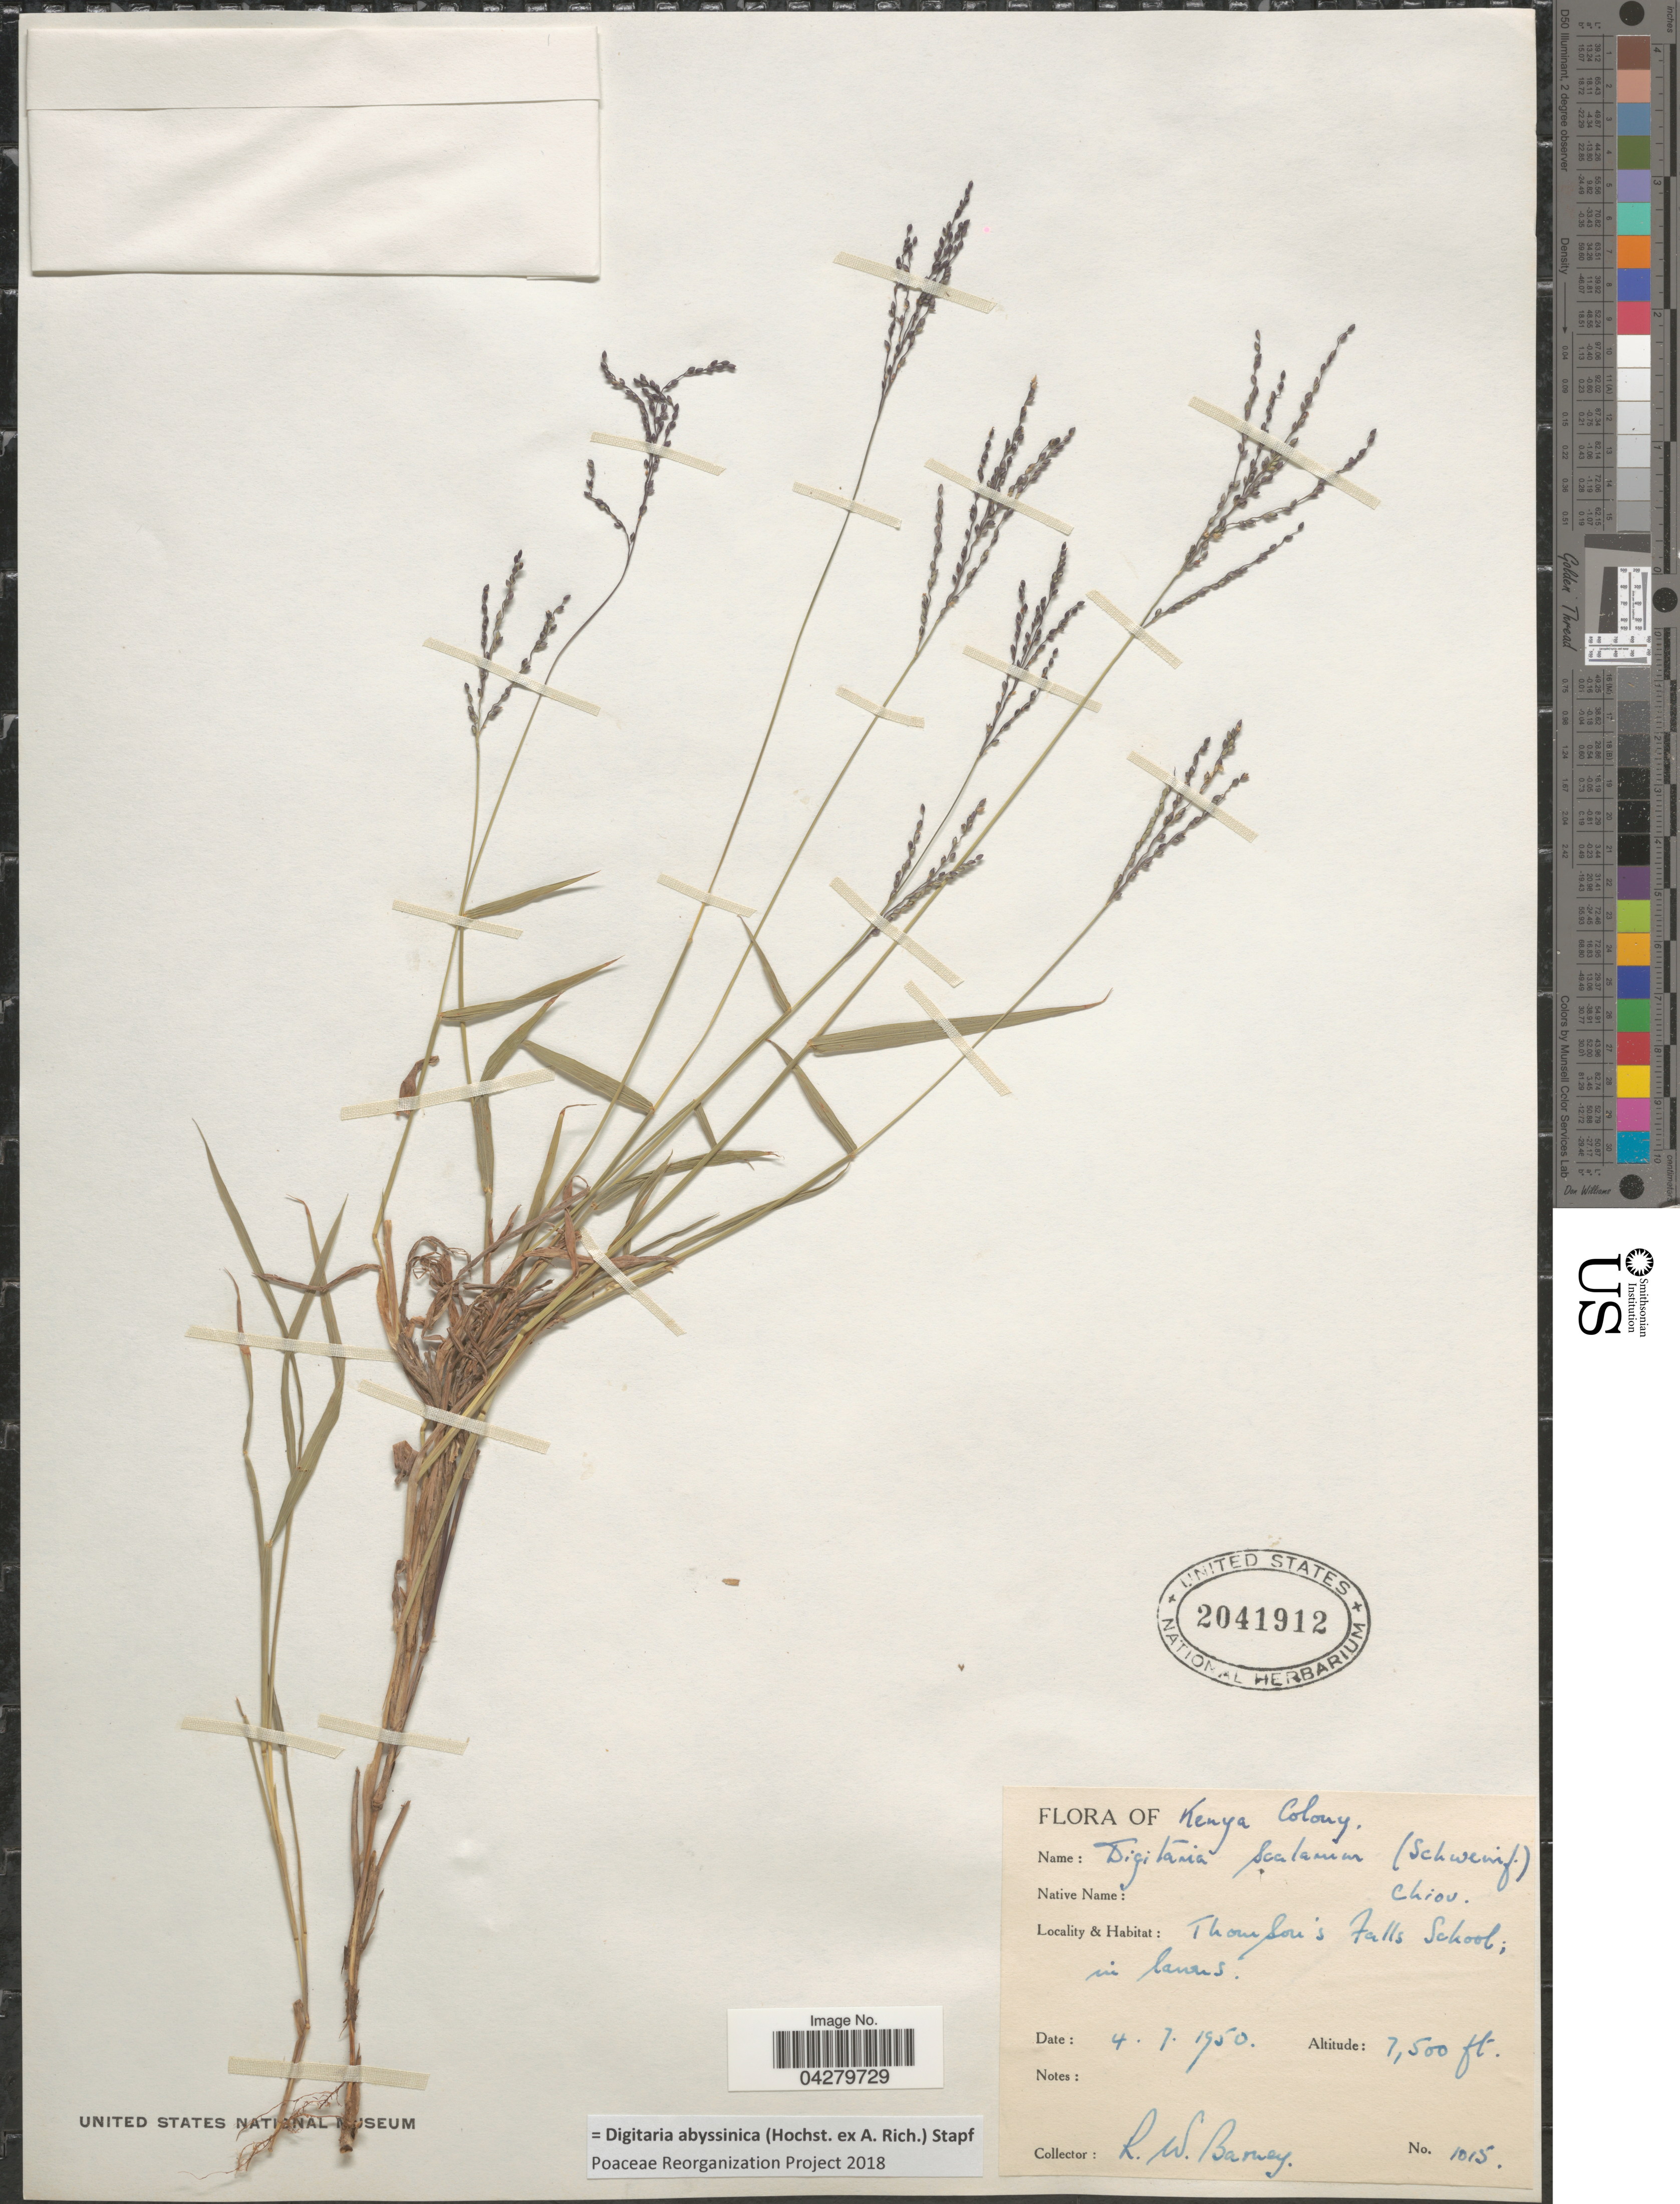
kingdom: Plantae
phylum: Tracheophyta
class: Liliopsida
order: Poales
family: Poaceae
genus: Digitaria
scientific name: Digitaria abyssinica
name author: (Hochst. ex Rich.) Stapf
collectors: R. Barney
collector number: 1015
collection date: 1950-07-04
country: Kenya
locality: Kenya Colony. Thomson's Falls School.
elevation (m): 2286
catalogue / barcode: US 2041912